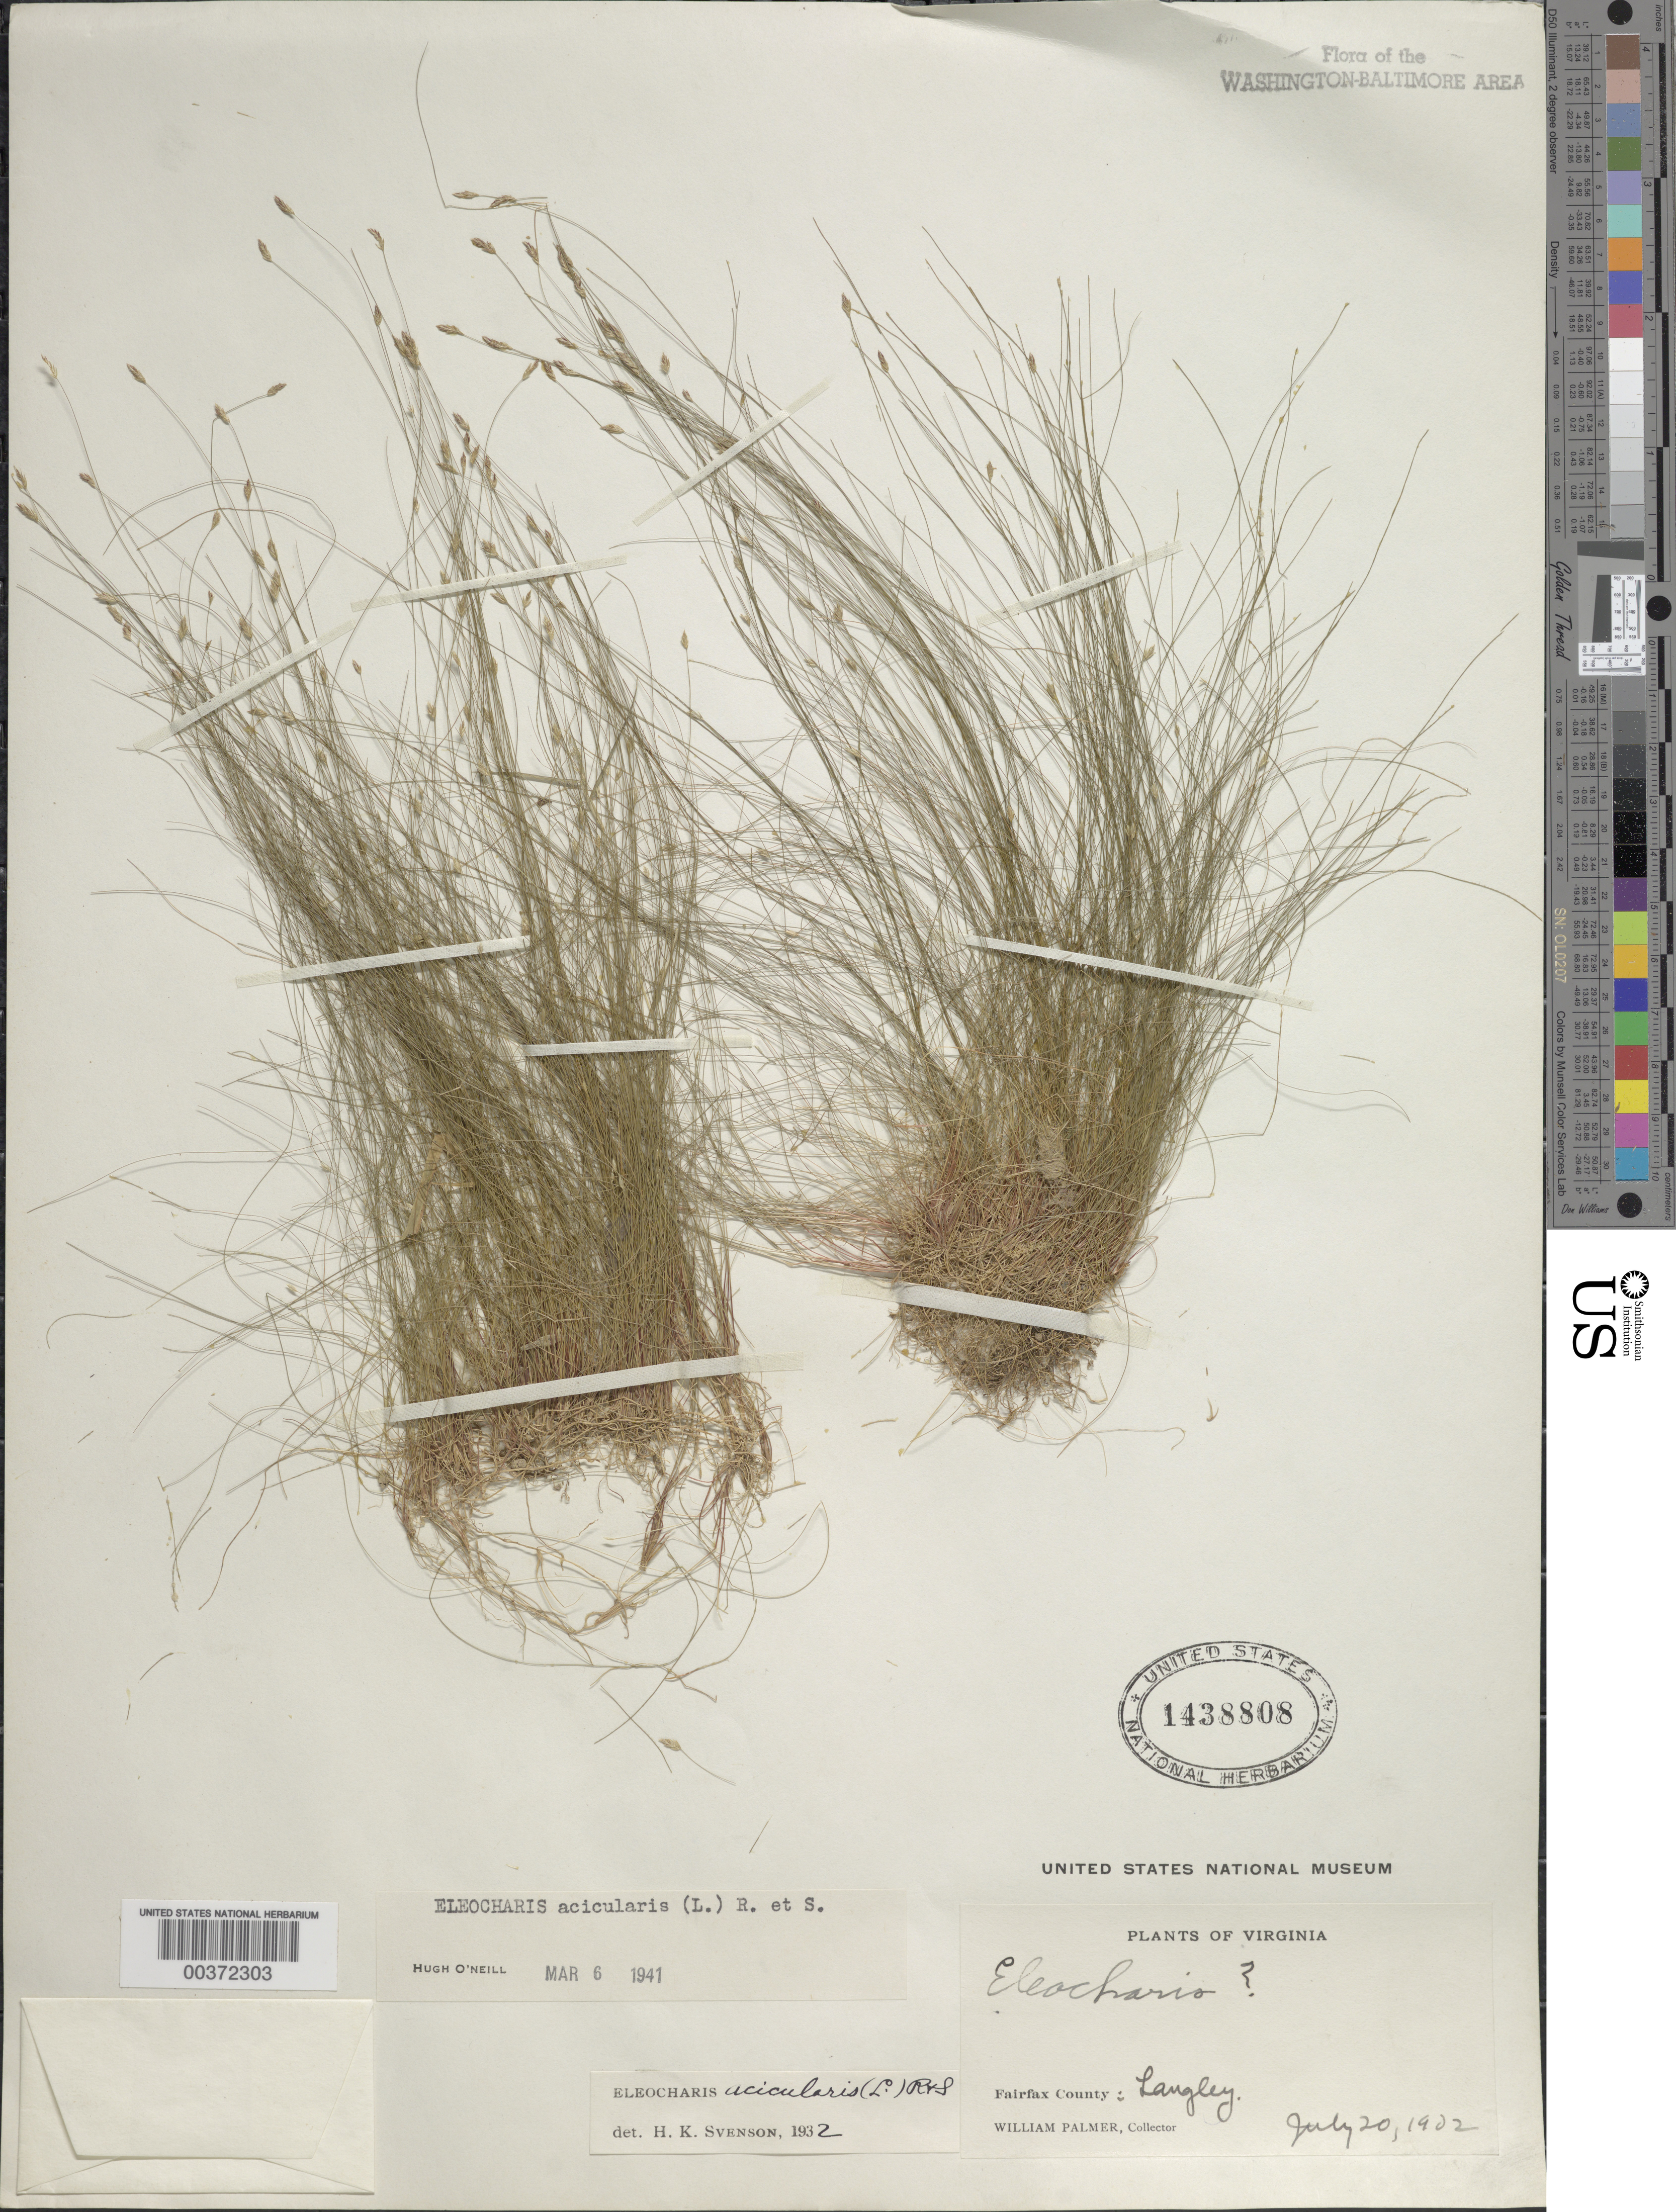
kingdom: Plantae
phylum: Tracheophyta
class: Liliopsida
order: Poales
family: Cyperaceae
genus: Eleocharis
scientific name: Eleocharis acicularis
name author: (L.) Roem. & Schult.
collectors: W. Palmer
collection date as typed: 20 Jul 1902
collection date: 1902-07-20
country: United States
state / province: Virginia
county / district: Fairfax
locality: Langley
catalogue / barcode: US 1438808